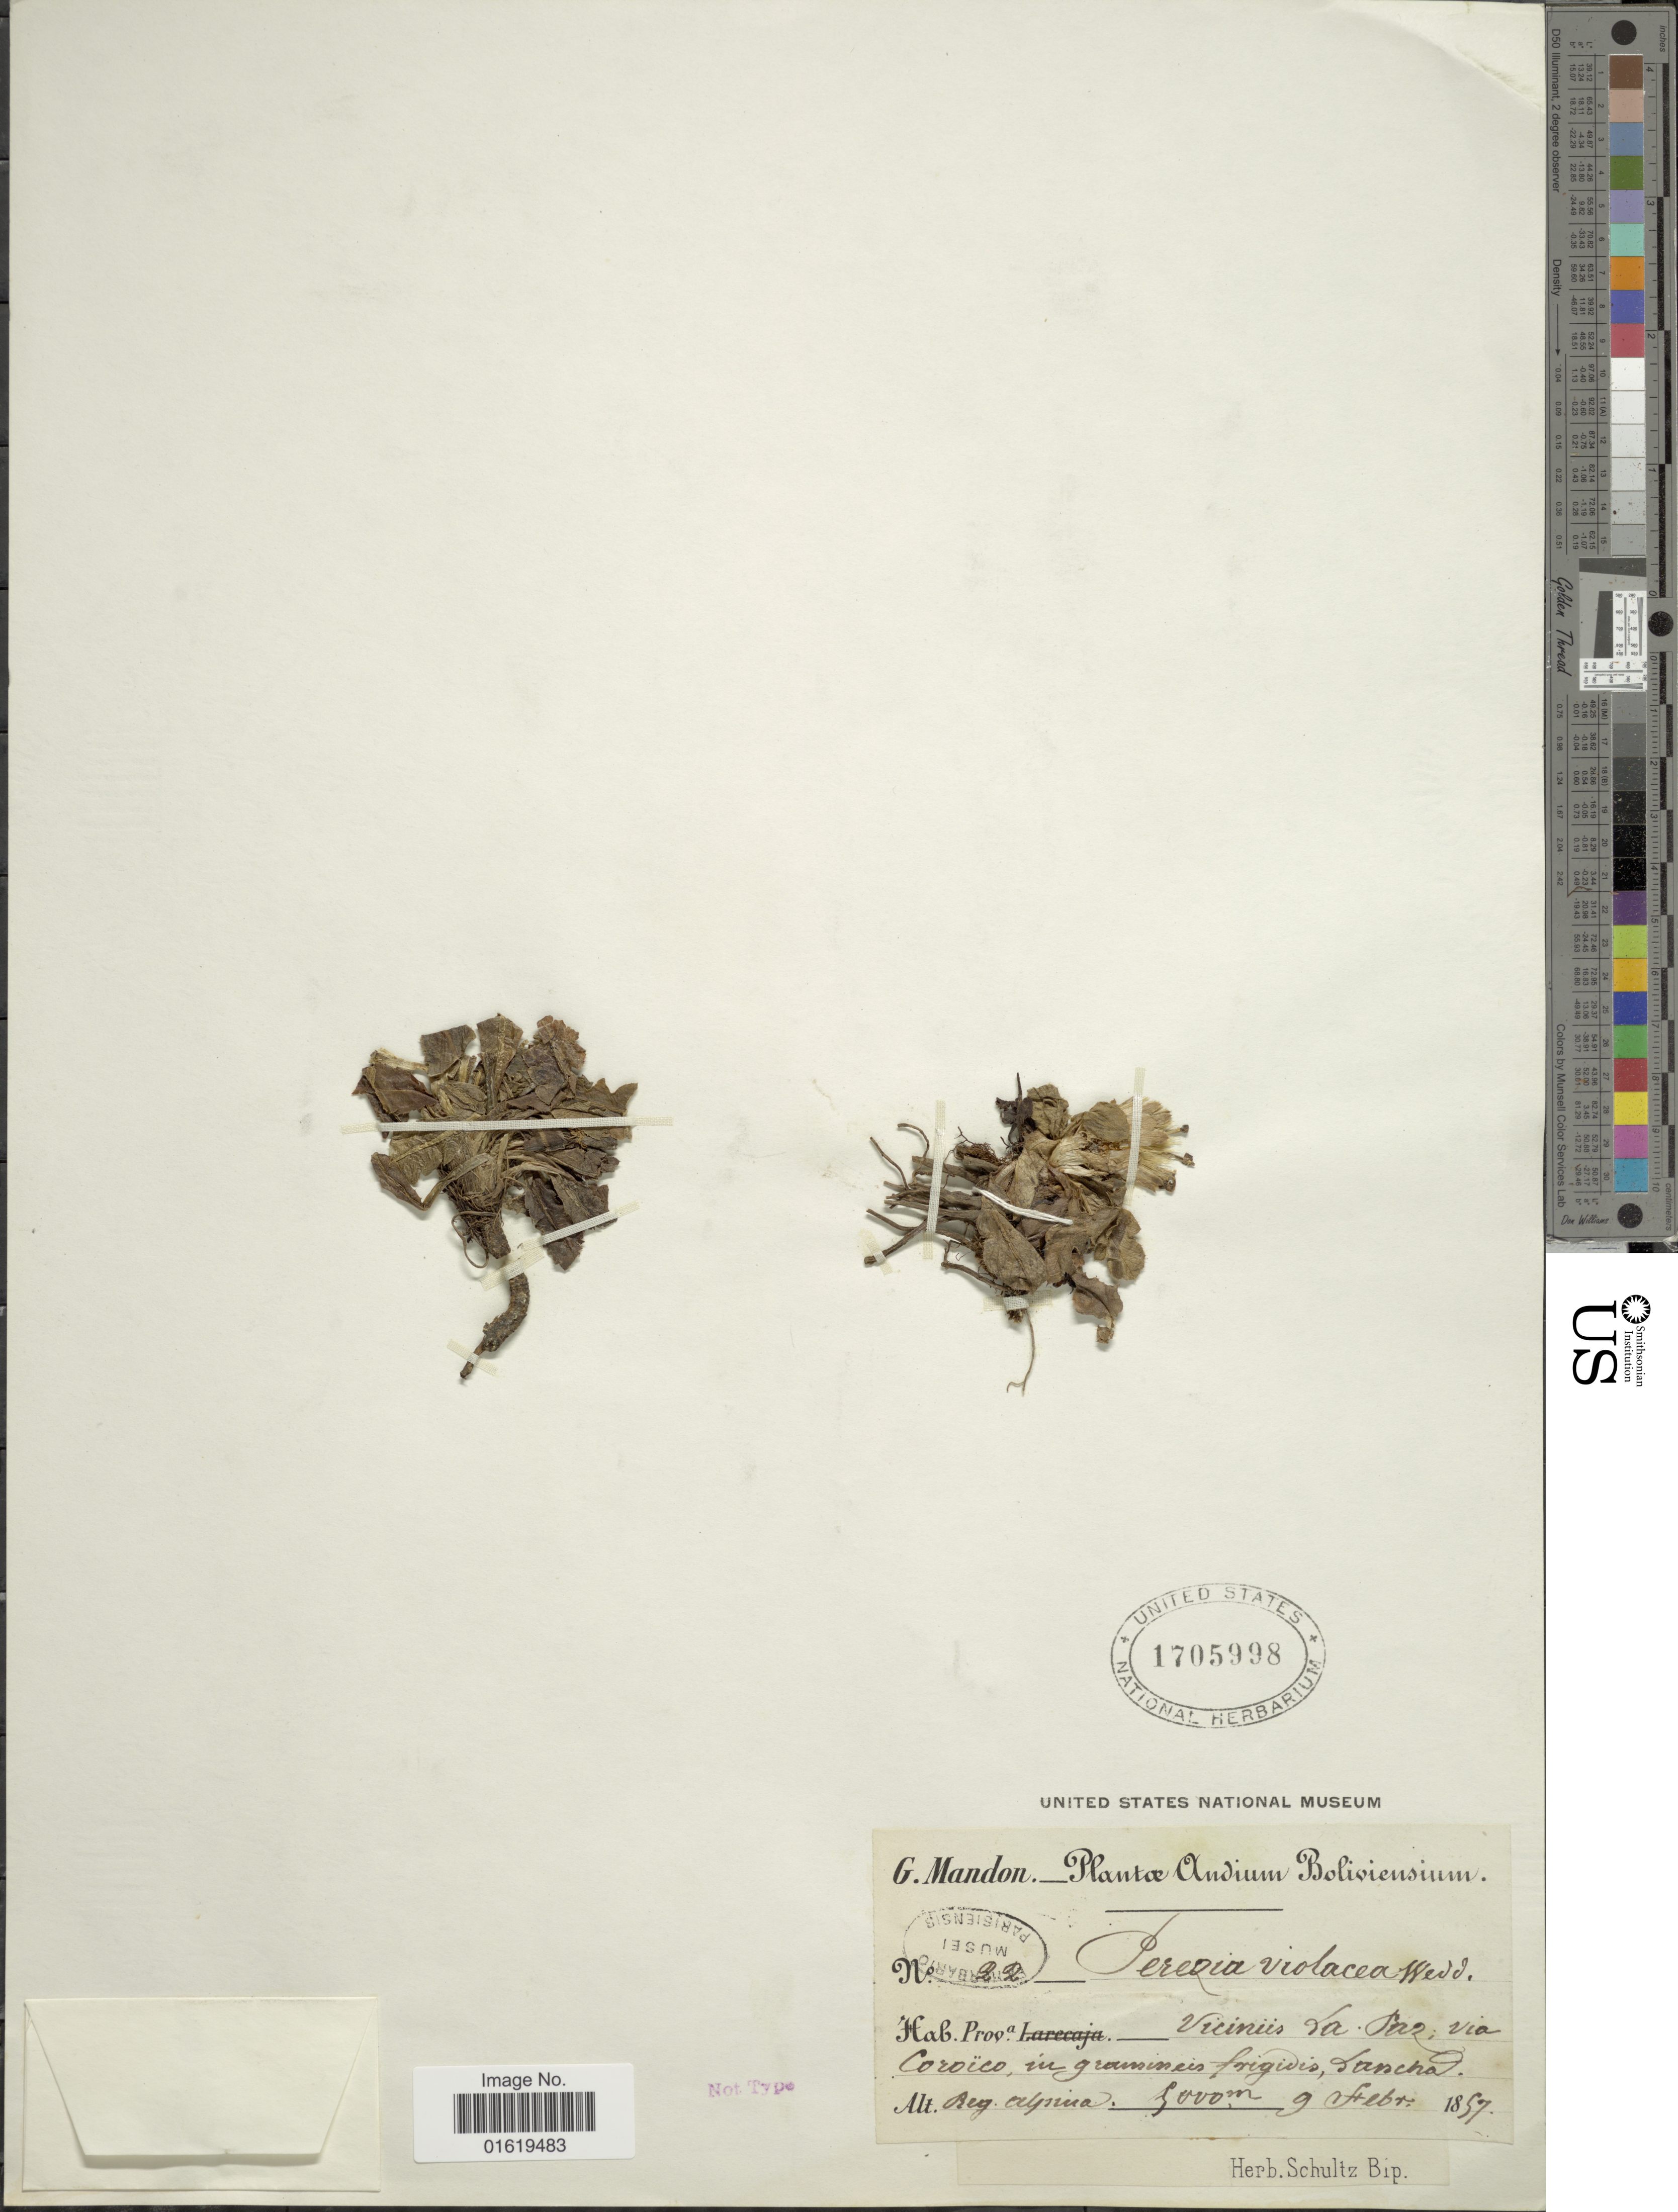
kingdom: Plantae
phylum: Tracheophyta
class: Magnoliopsida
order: Asterales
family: Asteraceae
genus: Perezia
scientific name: Perezia coerulescens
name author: Wedd.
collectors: G. Mandon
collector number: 22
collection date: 1857-02-09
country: Bolivia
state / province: La Paz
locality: Viciniis La Paz; via Coroïco, in gramineis frigidis, Lancha.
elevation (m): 5000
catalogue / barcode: US 1705998